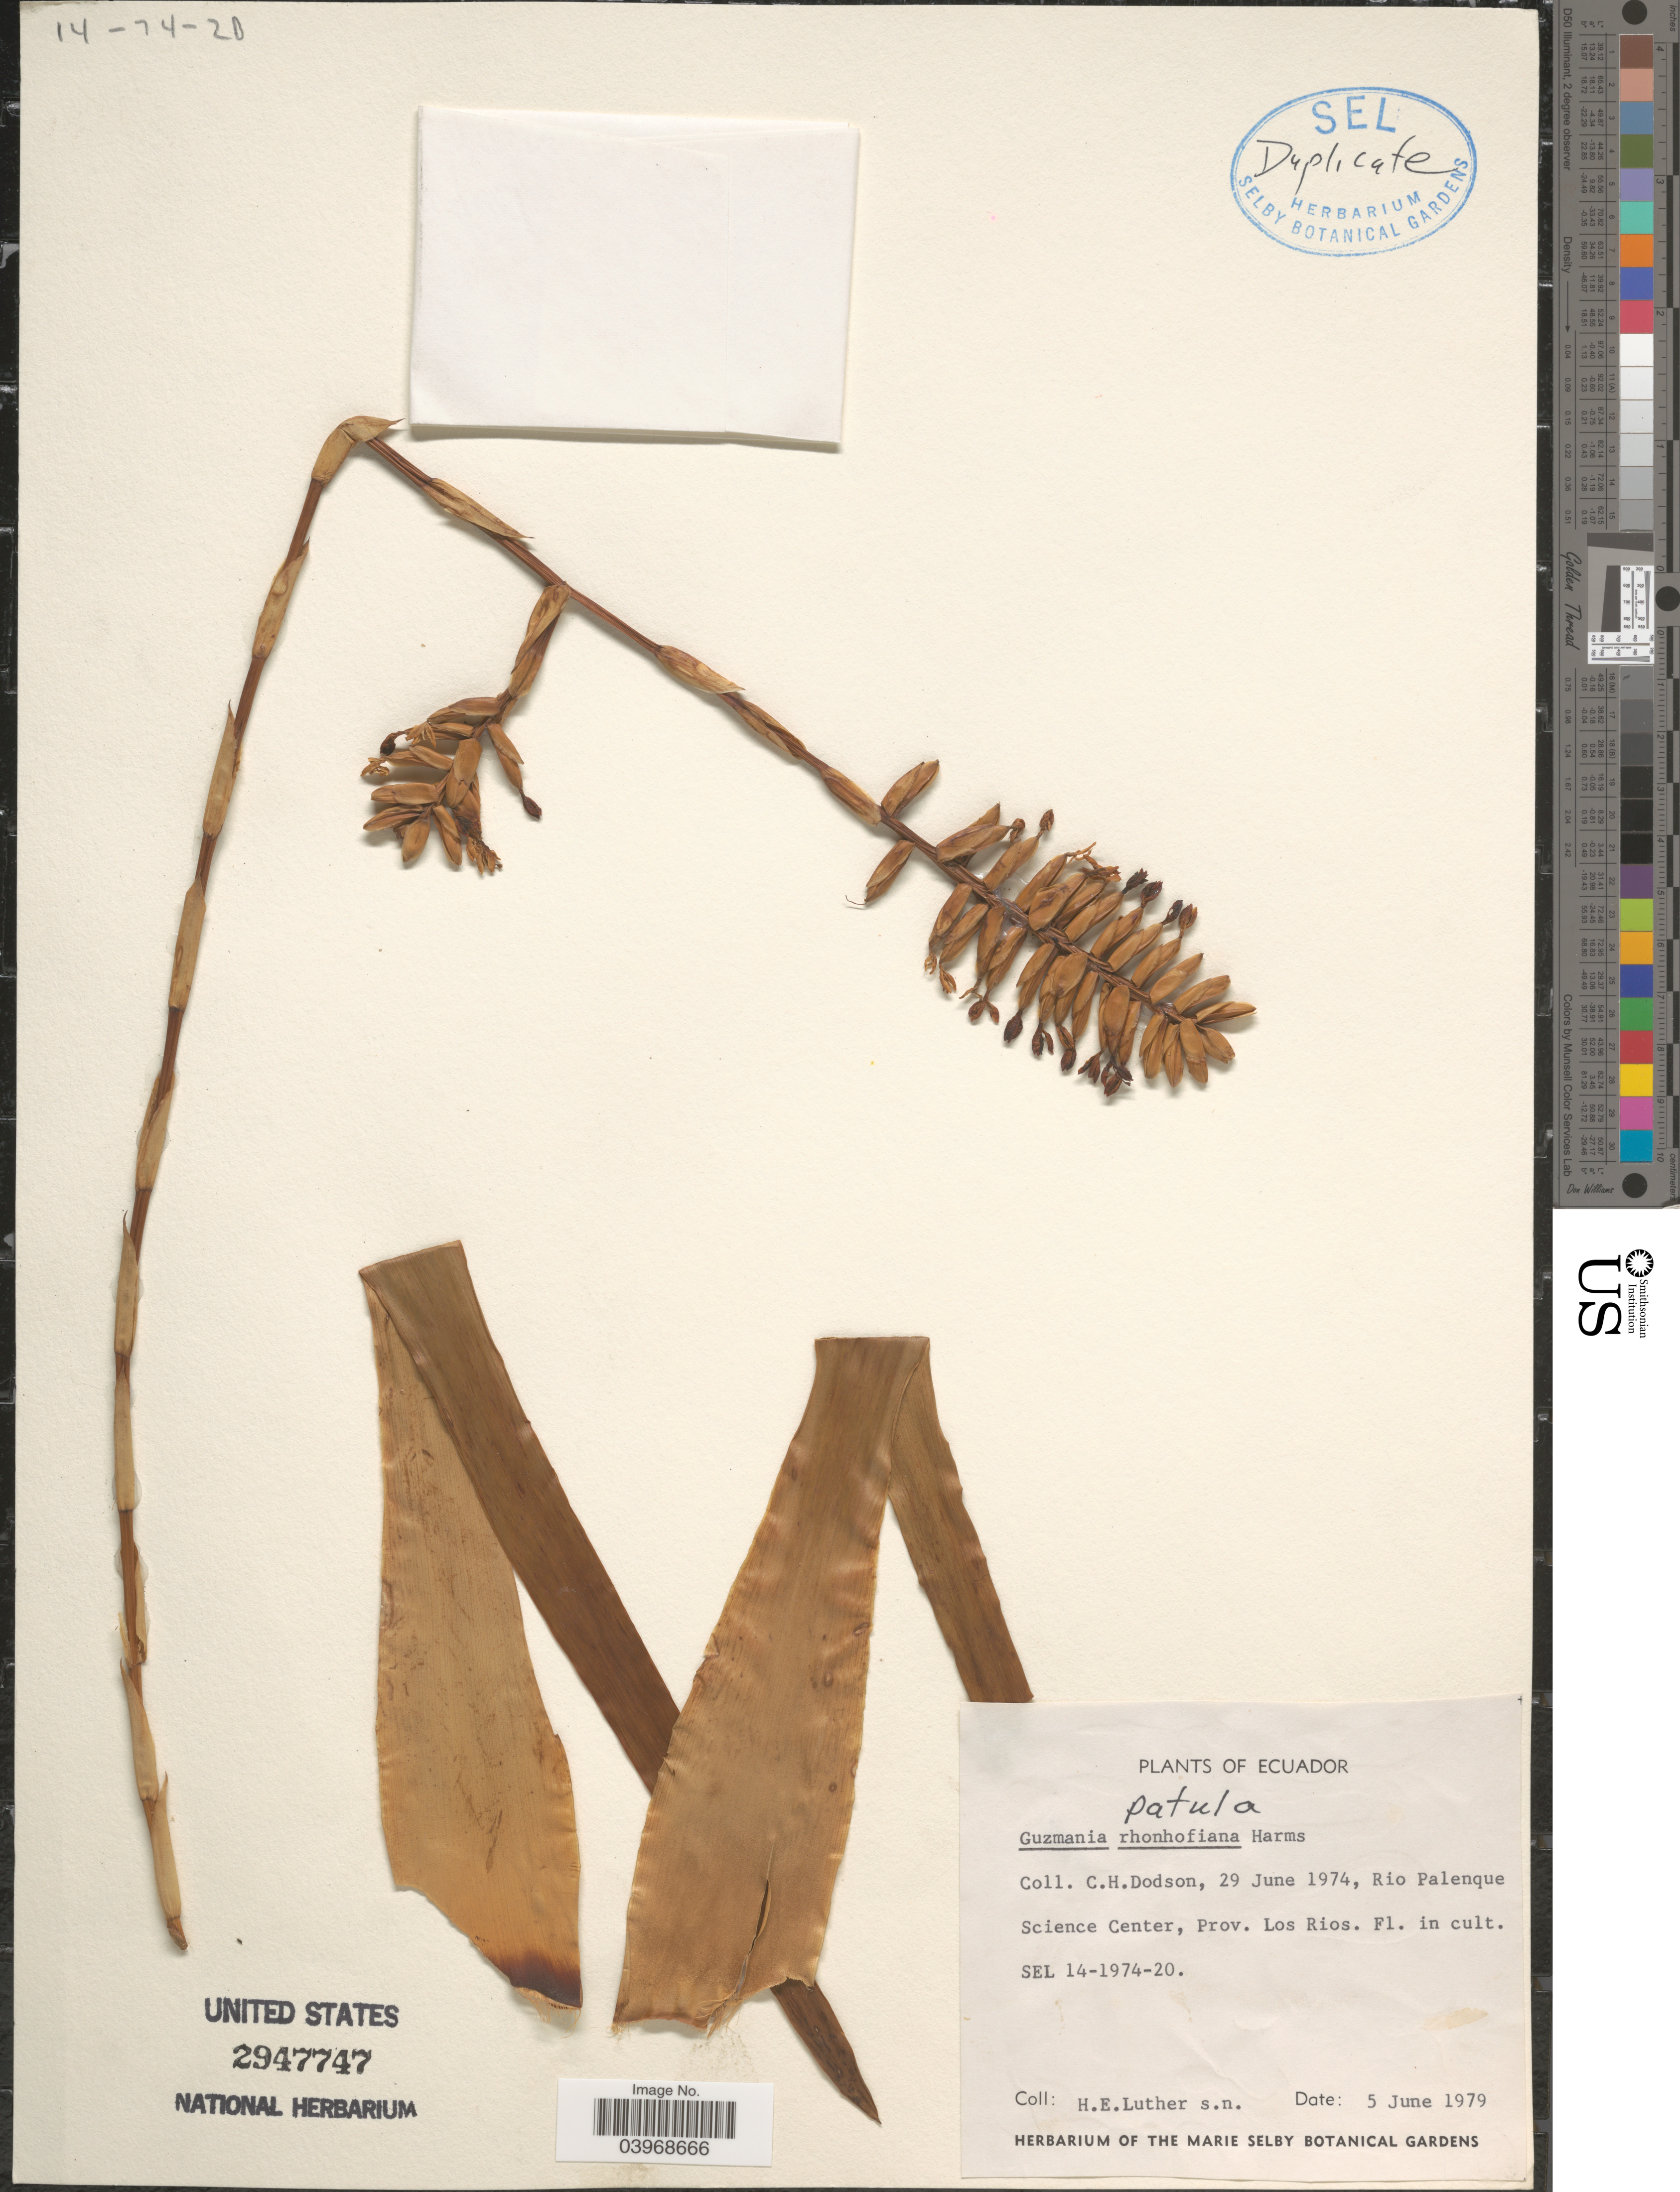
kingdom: Plantae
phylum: Tracheophyta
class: Liliopsida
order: Poales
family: Bromeliaceae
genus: Guzmania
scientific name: Guzmania patula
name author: Mez & Wercklé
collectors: Hans E. Luther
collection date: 1979-06-05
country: United States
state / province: Florida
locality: The Marie Selby Botanical Gardens.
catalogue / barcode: US 2947747